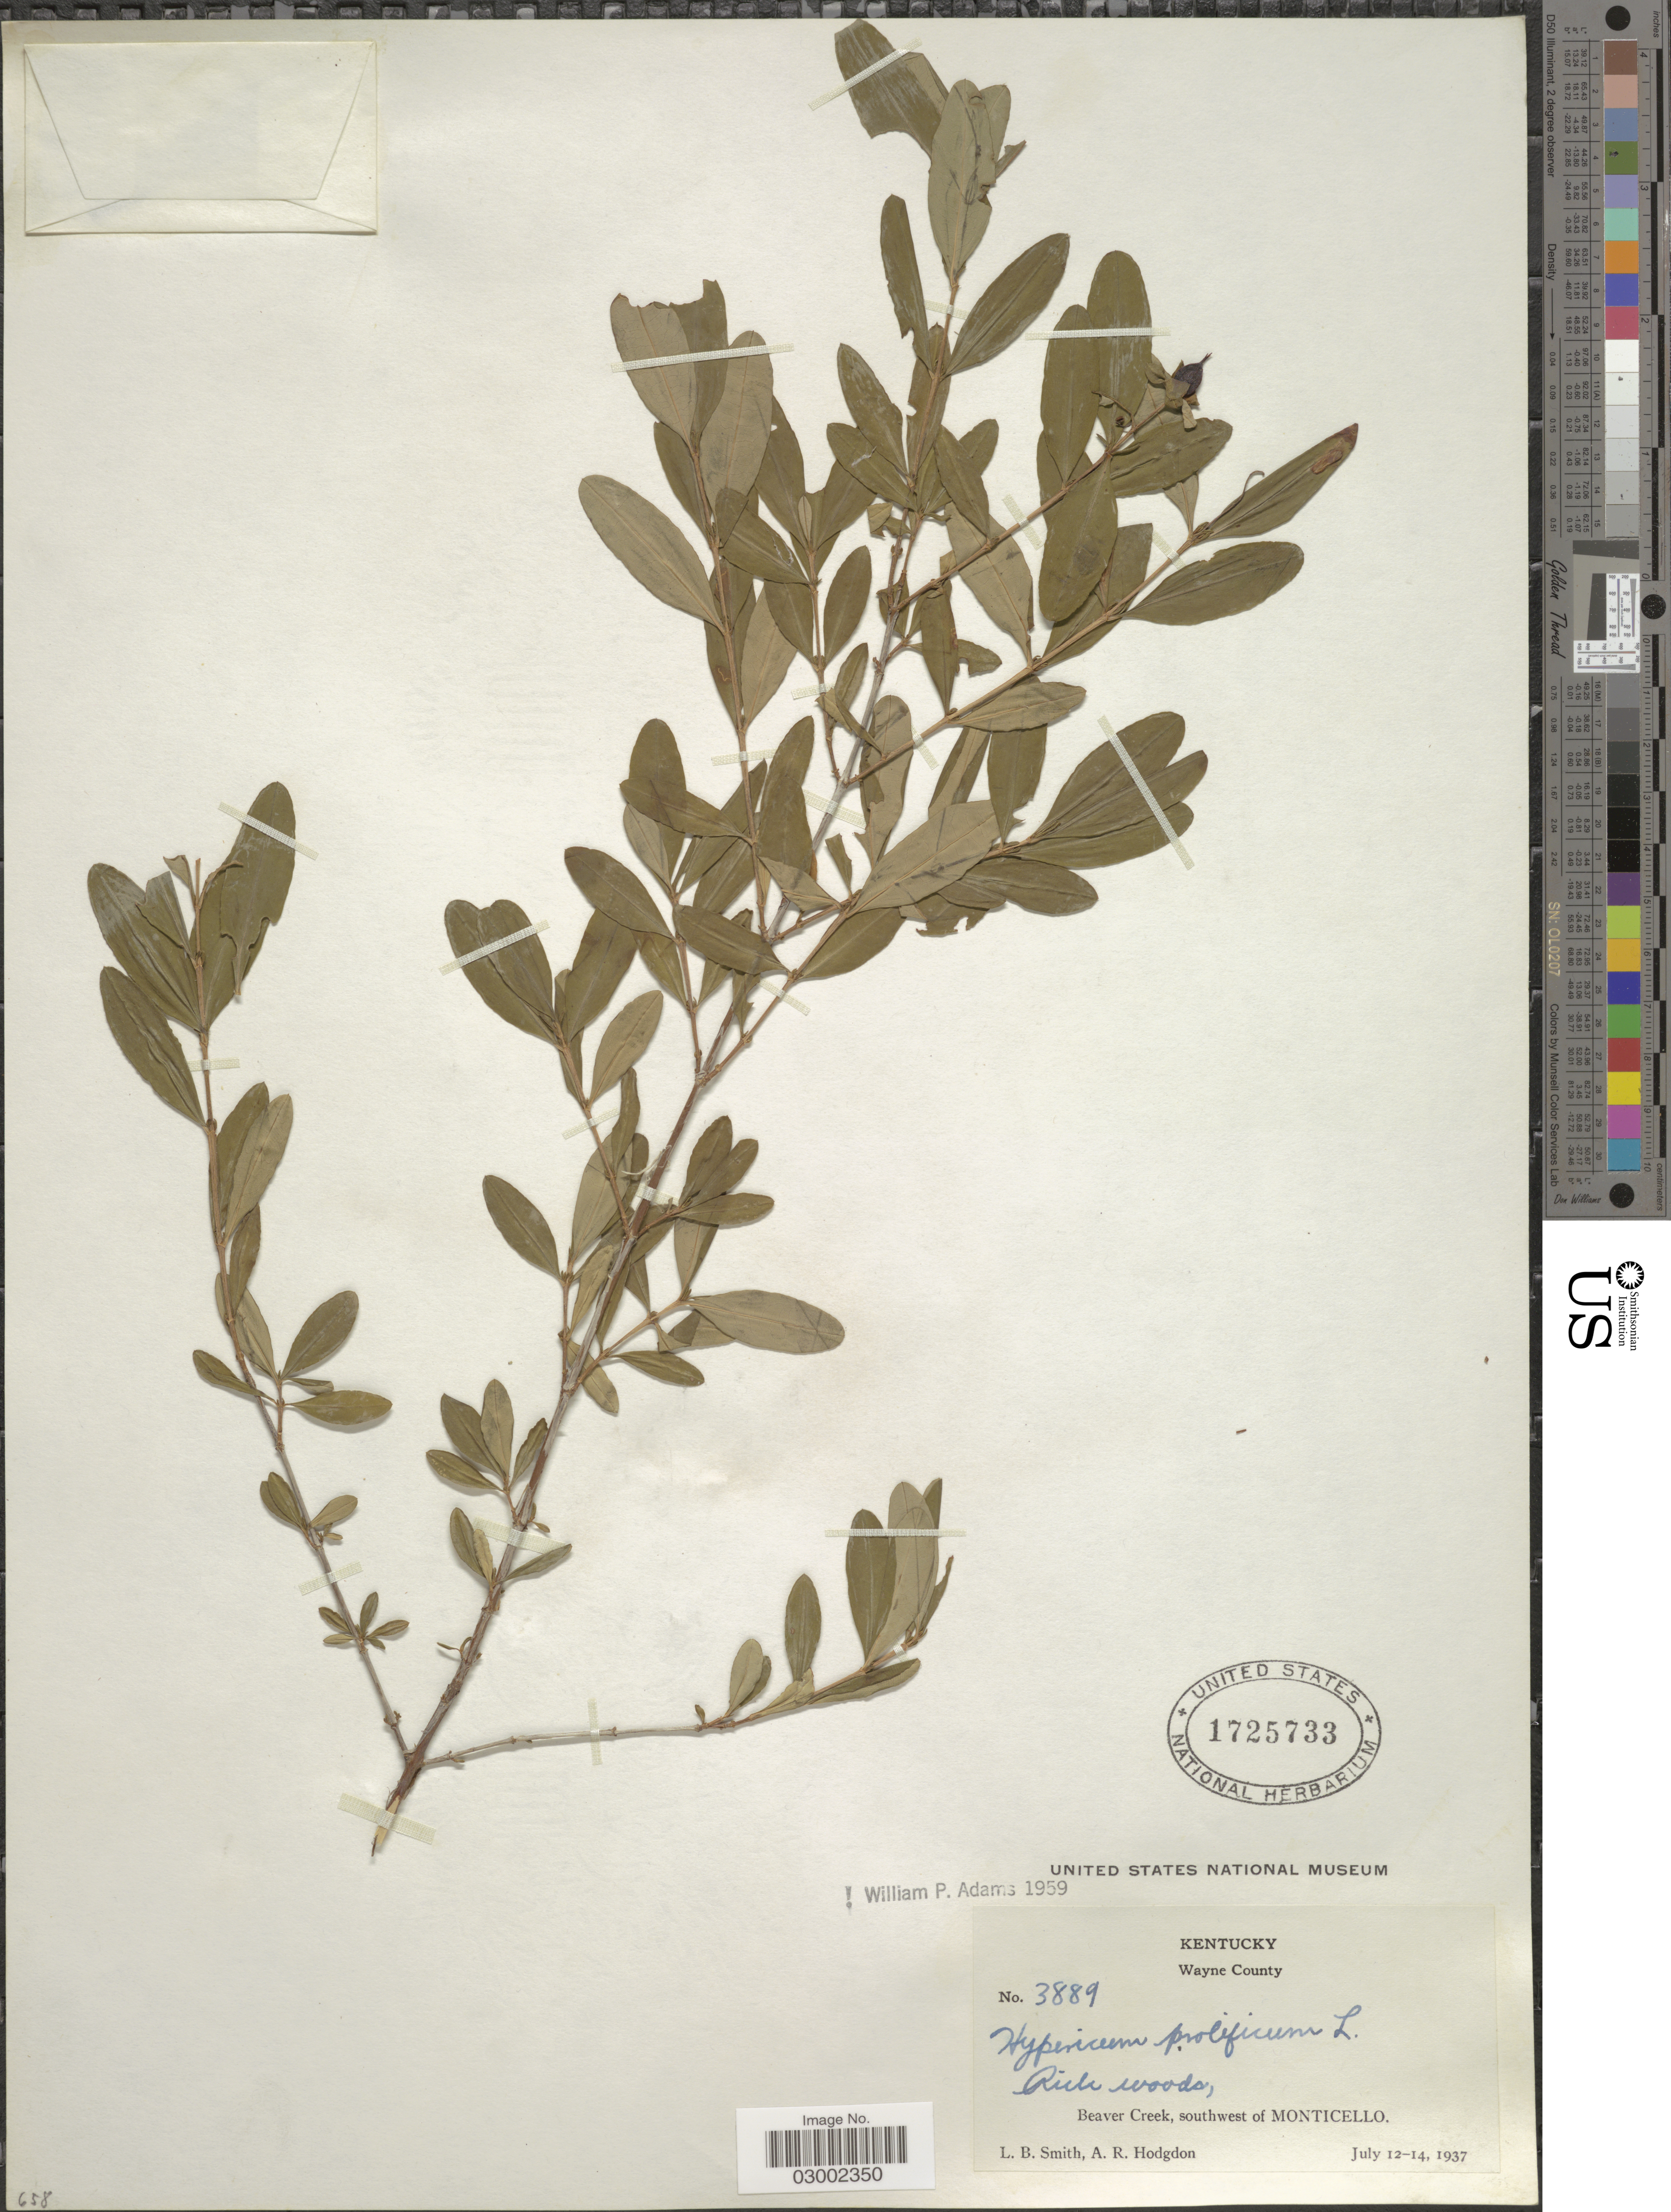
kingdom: Plantae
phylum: Tracheophyta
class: Magnoliopsida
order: Malpighiales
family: Hypericaceae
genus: Hypericum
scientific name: Hypericum prolificum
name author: L.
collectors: L. Smith & A. R. Hodgdon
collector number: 3889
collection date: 1937-07-12/1937-07-14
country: United States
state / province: Kentucky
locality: Wayne County. Beaver Creek, southwest of Monticello.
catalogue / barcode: US 1725733